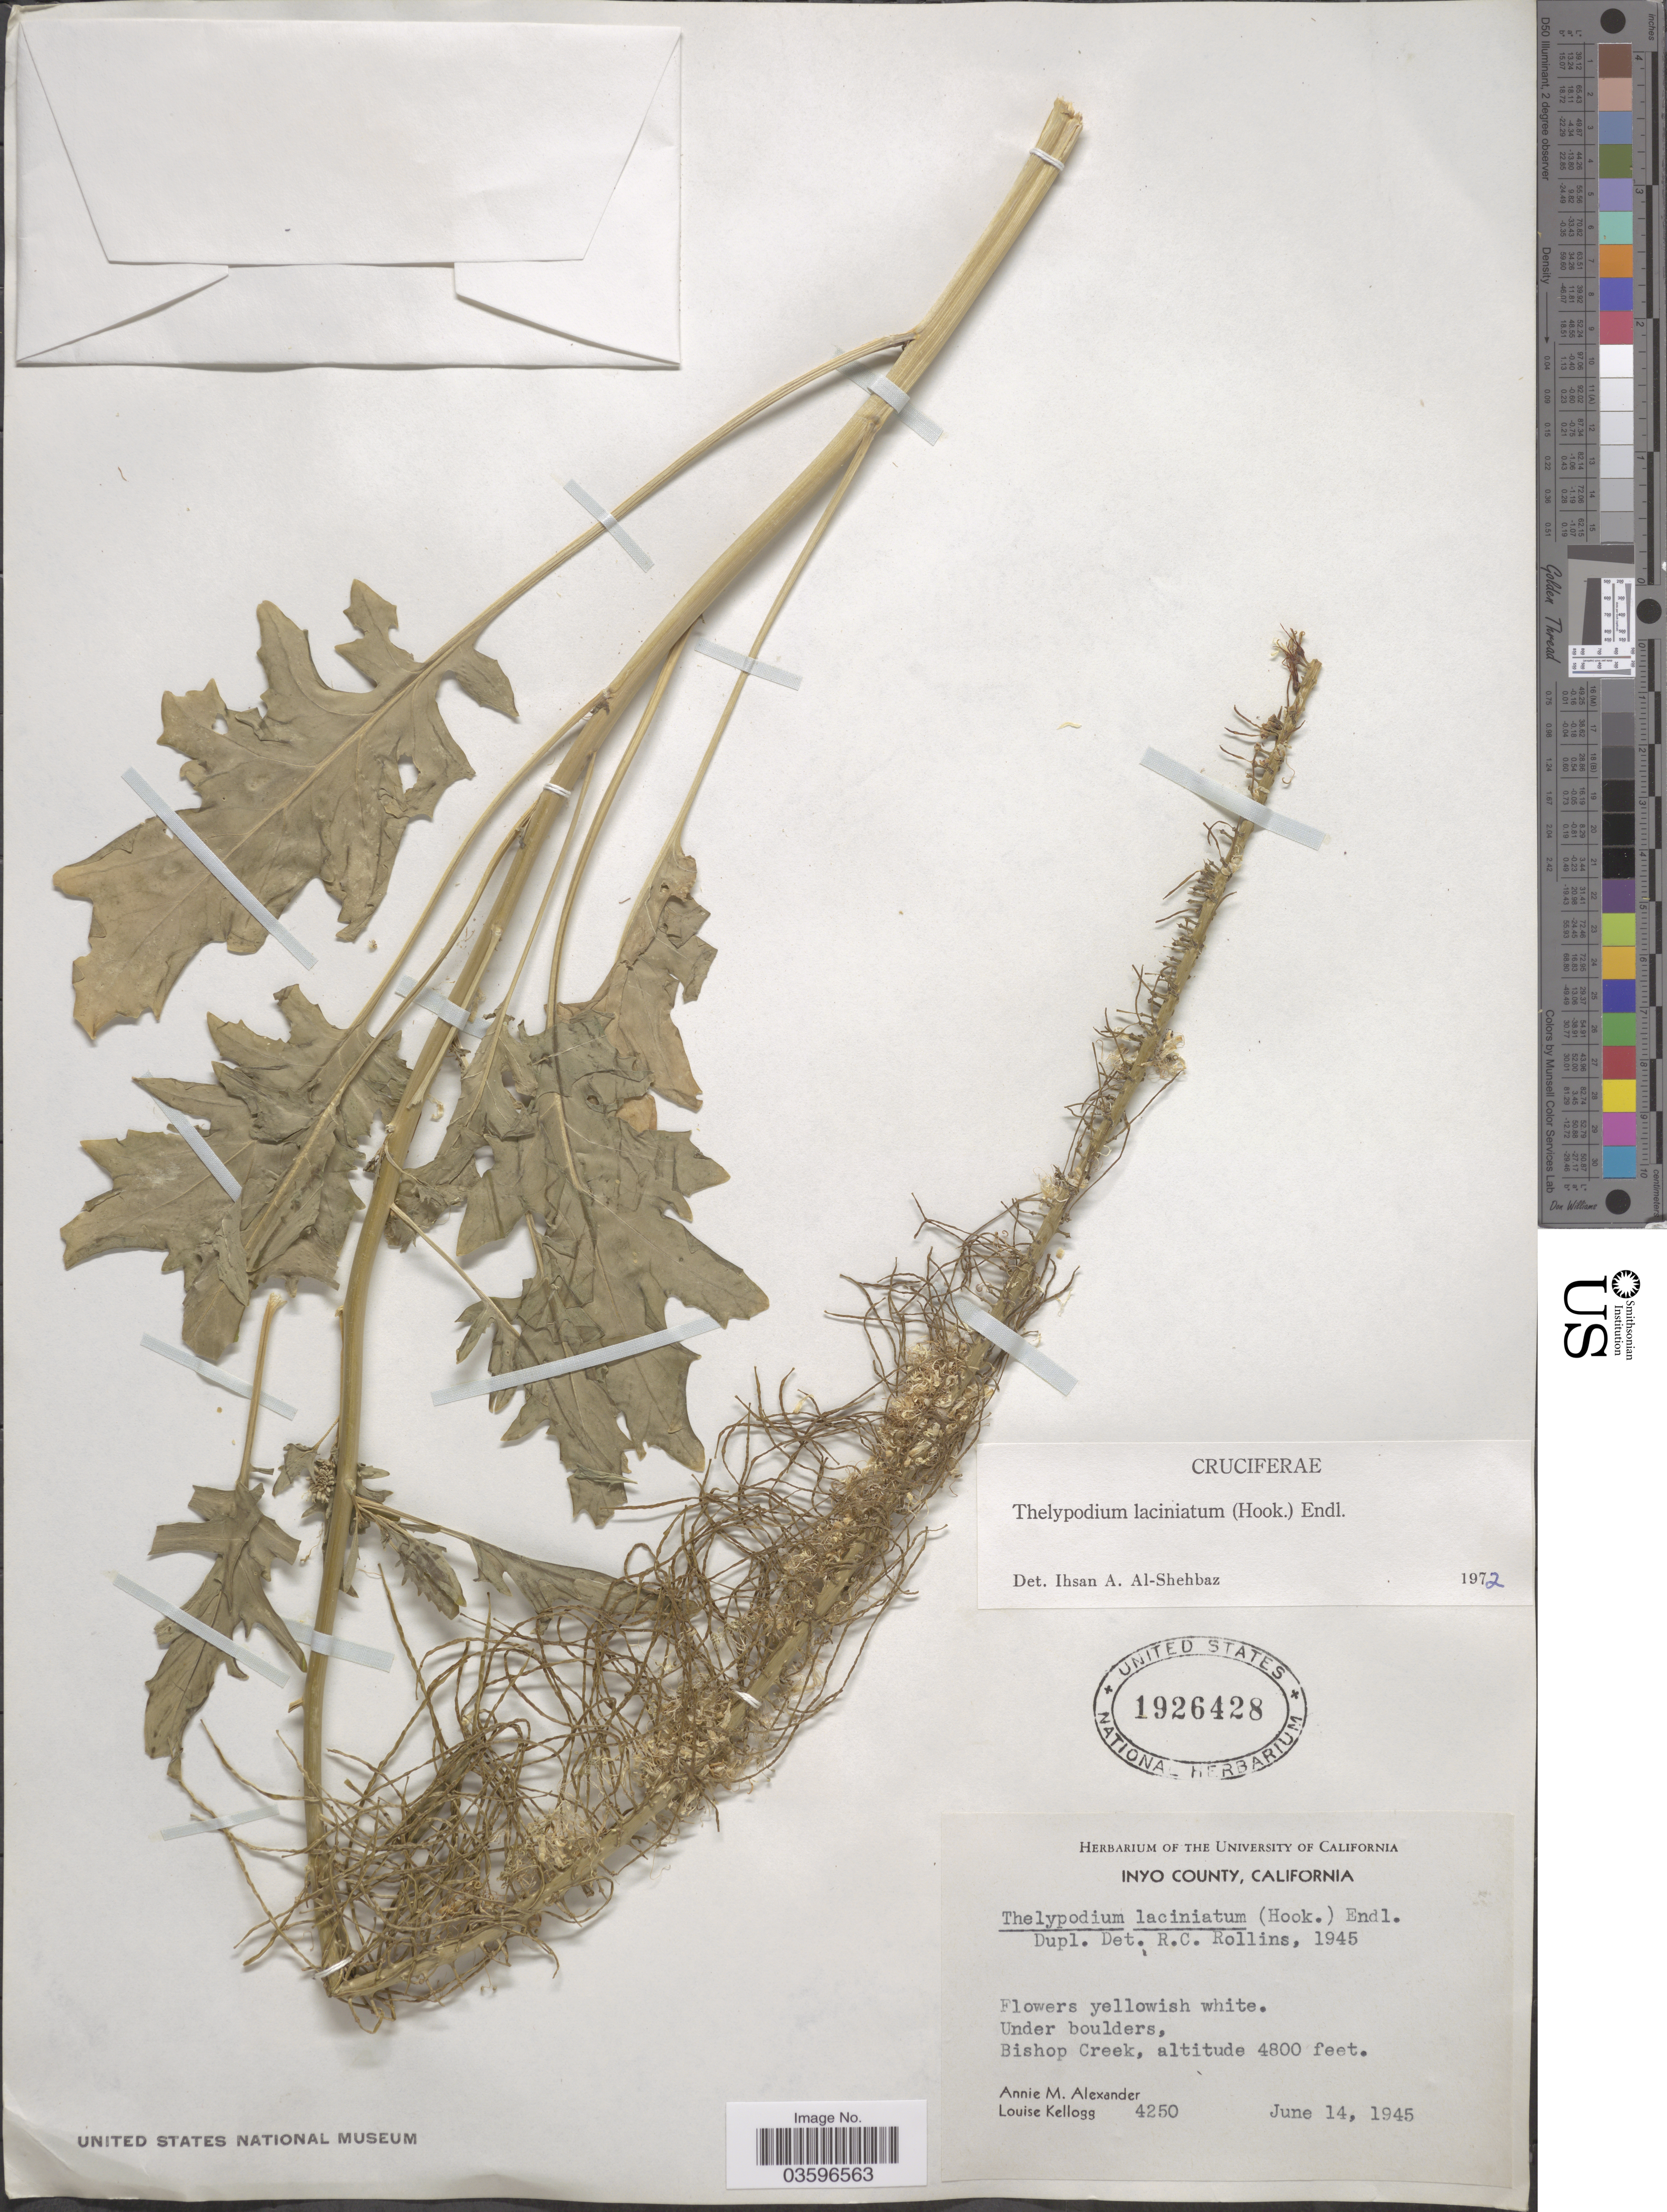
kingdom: Plantae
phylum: Tracheophyta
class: Magnoliopsida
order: Brassicales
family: Brassicaceae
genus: Thelypodium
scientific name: Thelypodium laciniatum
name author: (Hook.) Endl.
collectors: A. M. Alexander & L. Kellogg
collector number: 4250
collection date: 1945-06-14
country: United States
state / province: California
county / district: Inyo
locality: Inyo County. Bishop Creek.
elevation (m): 1463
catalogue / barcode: US 1926428